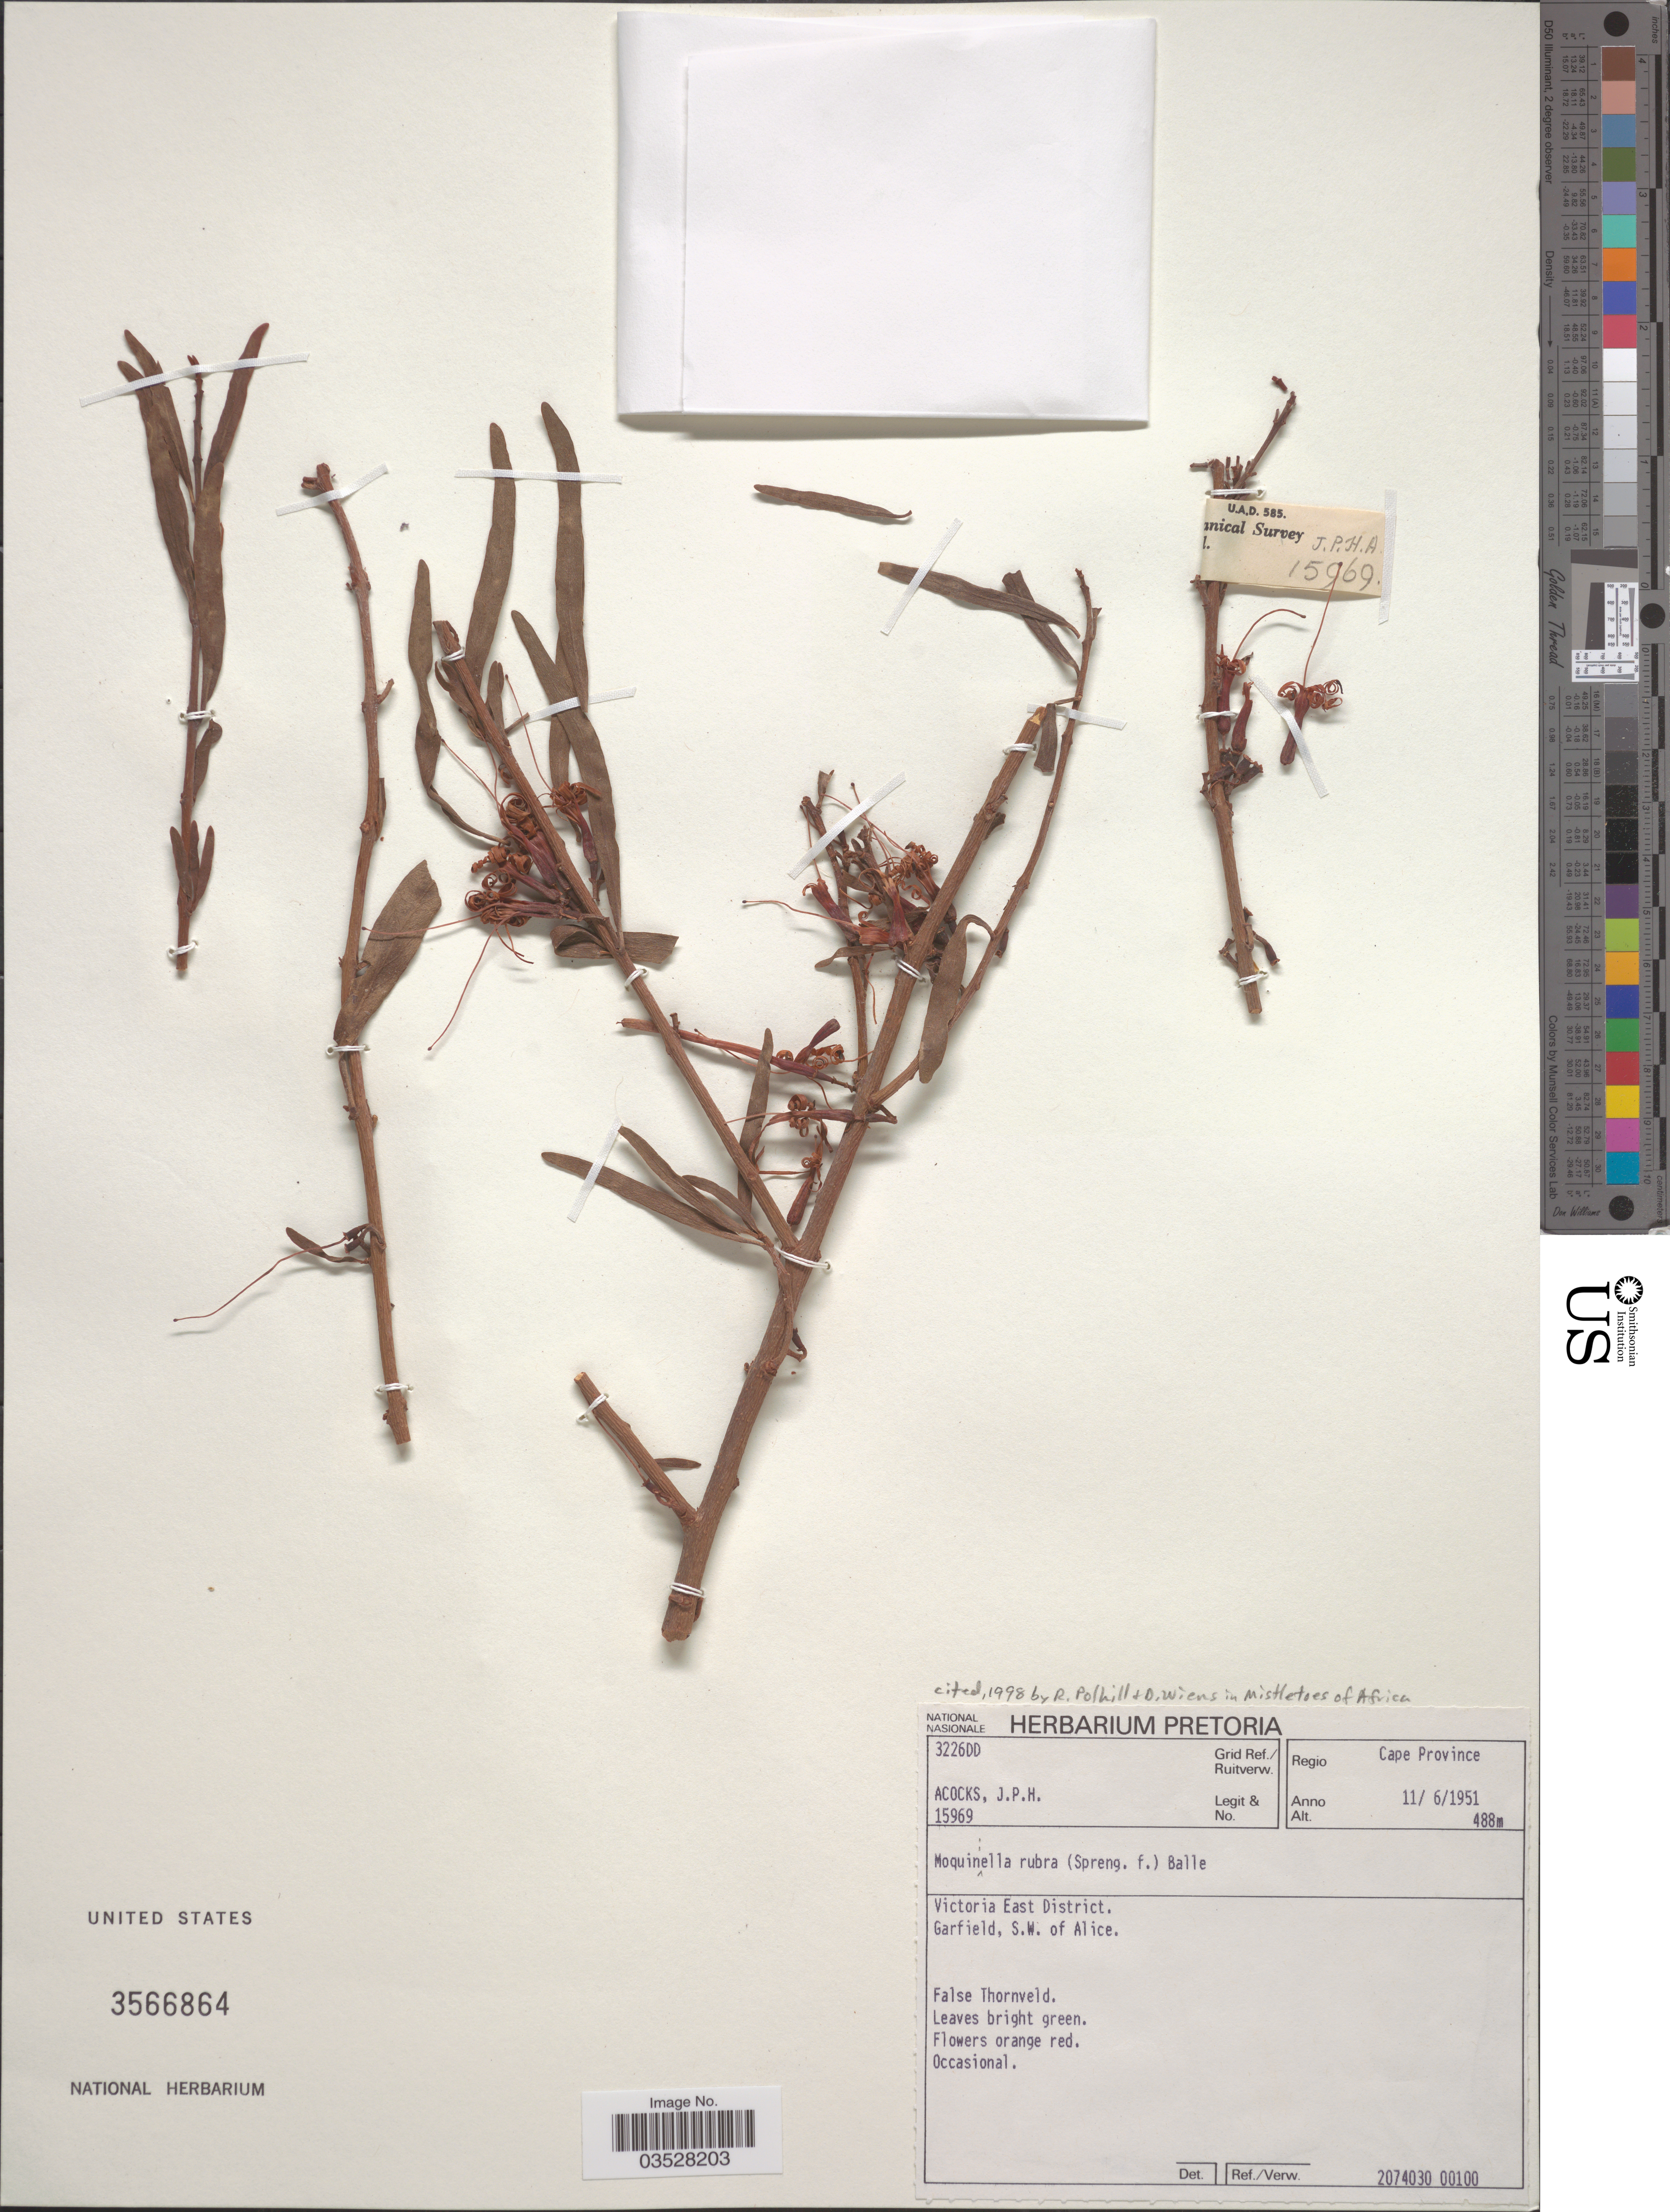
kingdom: Plantae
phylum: Tracheophyta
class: Magnoliopsida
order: Santalales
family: Loranthaceae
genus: Moquiniella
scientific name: Moquiniella rubra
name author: (A. Spreng.) Balle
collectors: J. P. Acocks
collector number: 15969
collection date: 1951-06-11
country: South Africa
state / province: Northern Cape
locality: Grid Ref./ Ruitverw. 3226DD. Regio Cape Province. Victoria East District. Garfield, S.W. of Alice.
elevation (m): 488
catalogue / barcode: US 3566864